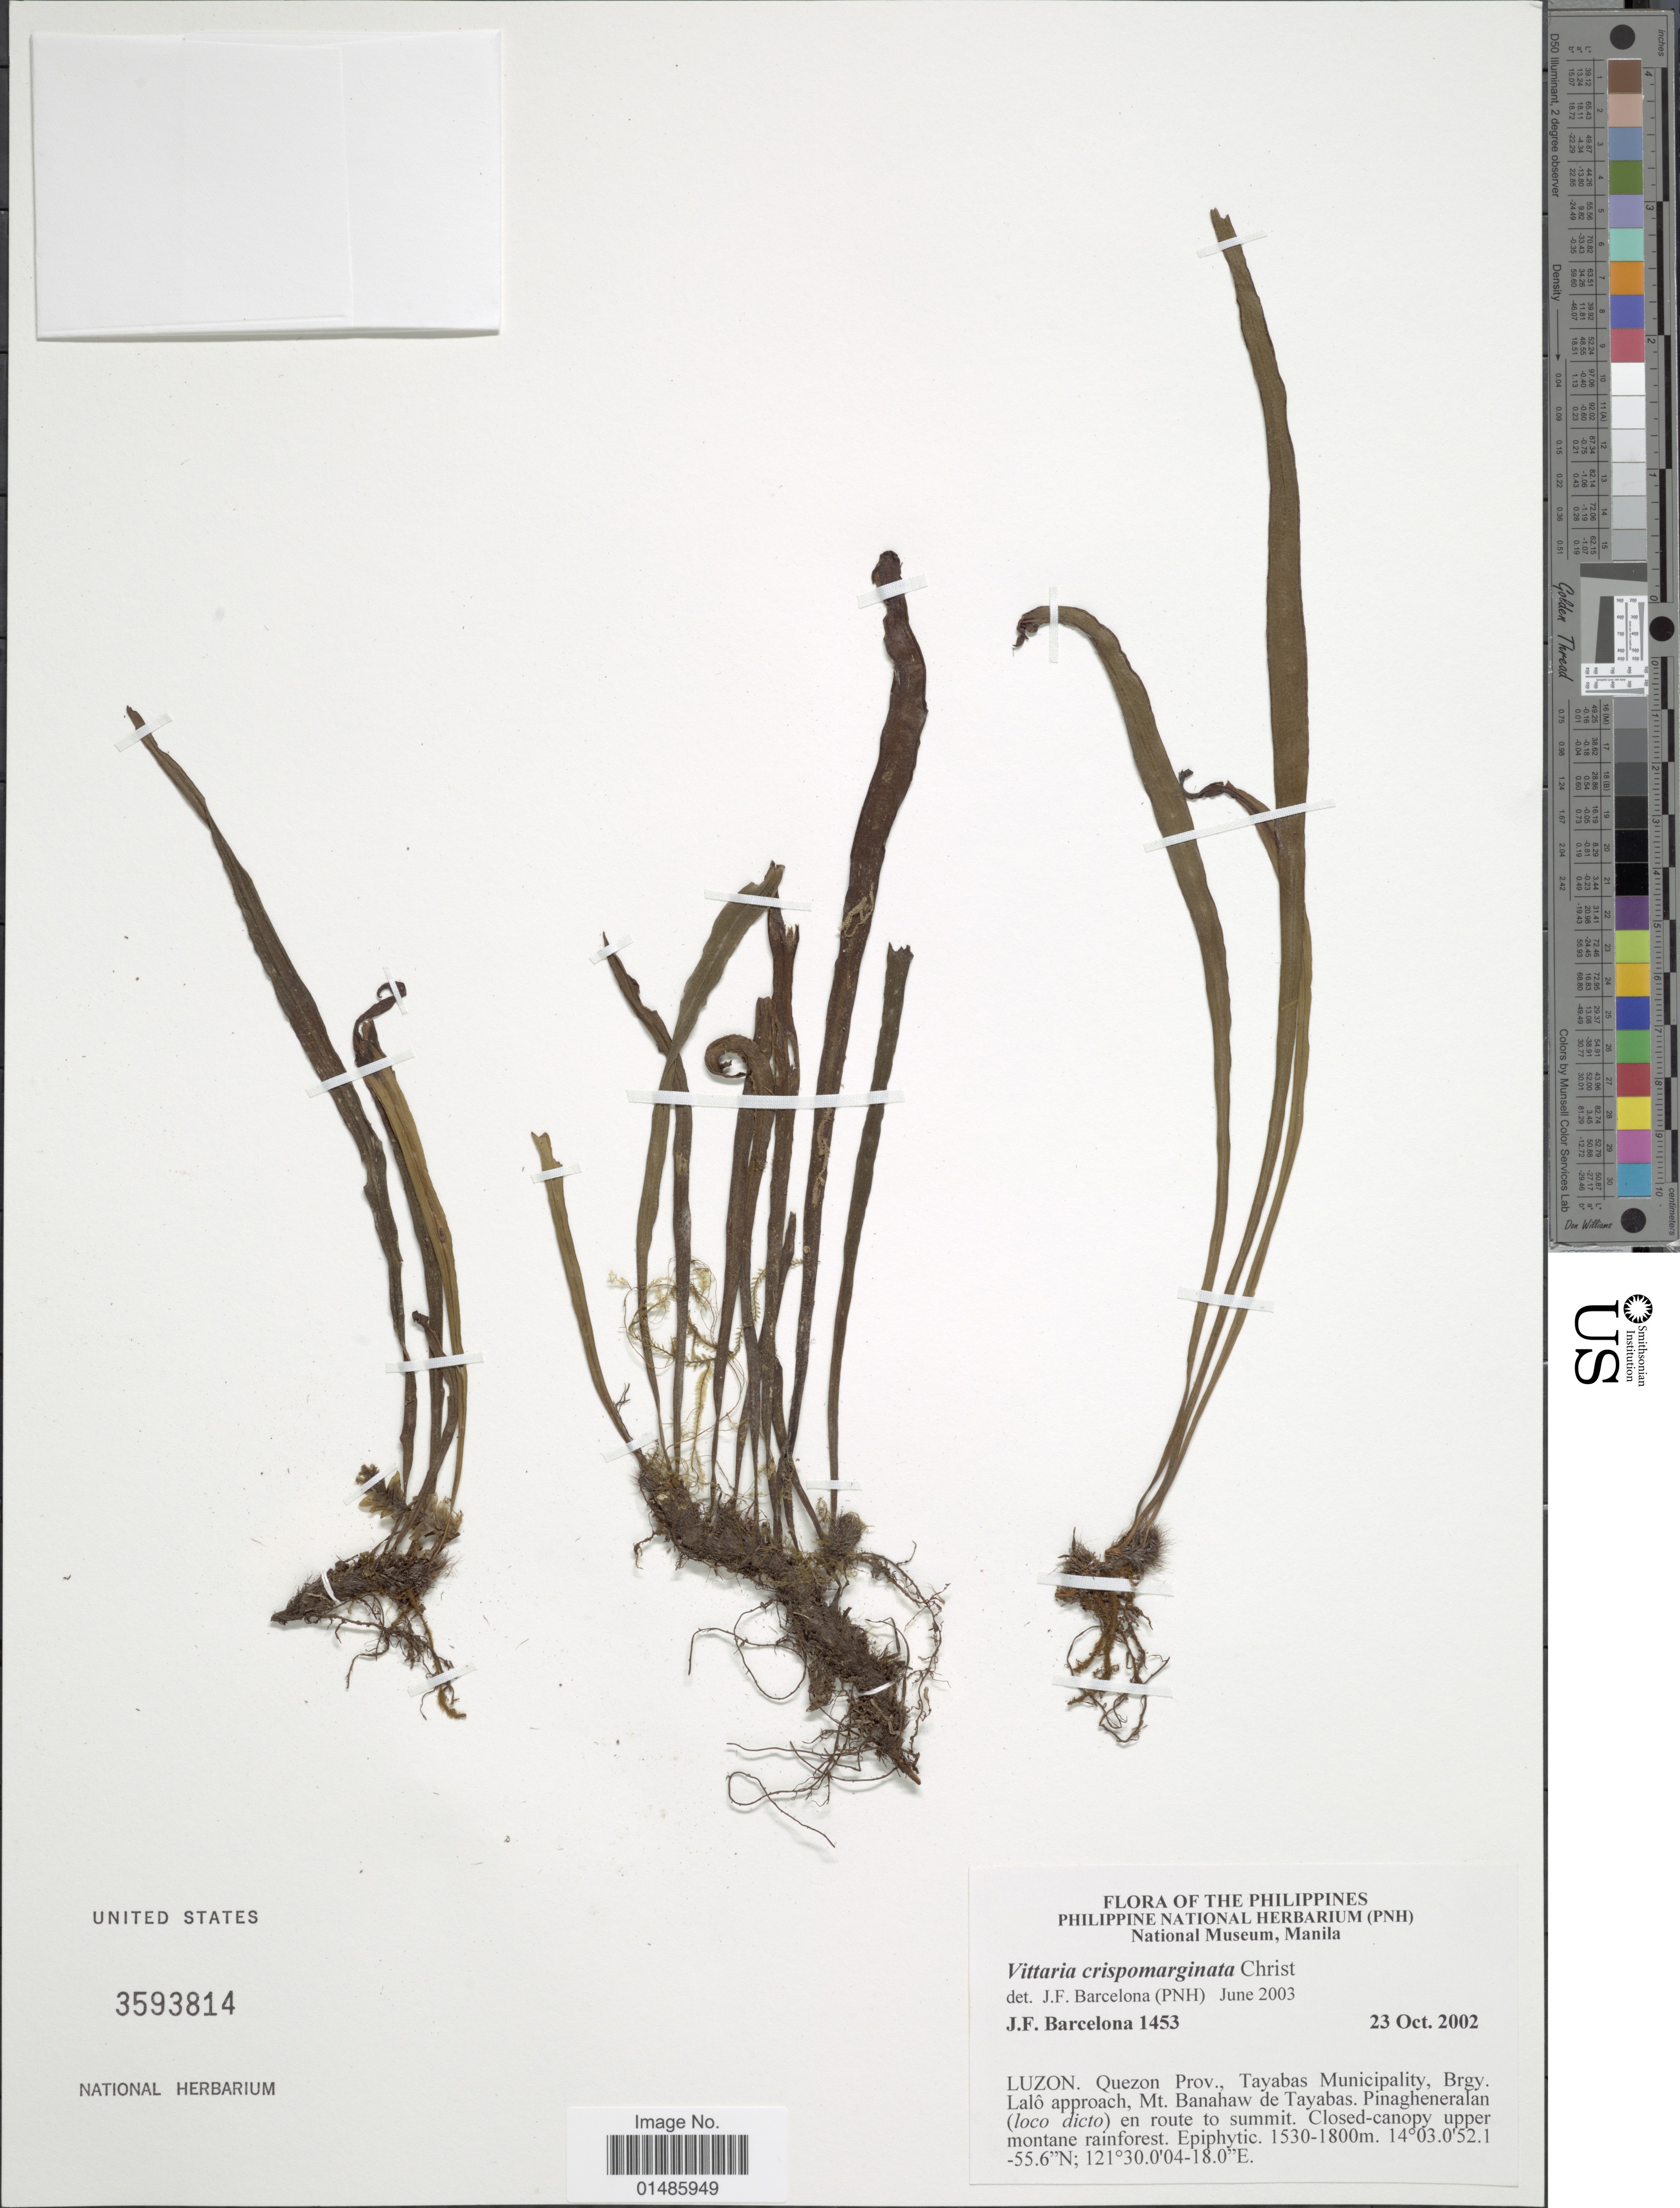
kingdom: Plantae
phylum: Tracheophyta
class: Polypodiopsida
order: Polypodiales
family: Pteridaceae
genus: Haplopteris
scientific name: Haplopteris crispomarginata comb. ined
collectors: J. F. Barcelona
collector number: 1453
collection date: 2002-10-23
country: Philippines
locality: Luzon. Quezon Prov., Tayabas Municipality, Brgy. Lalô approach, Mt. Banahaw de Tayabas, Pinagheneralan (loco dicto) en route to summit.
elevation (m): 1530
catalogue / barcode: US 3593814